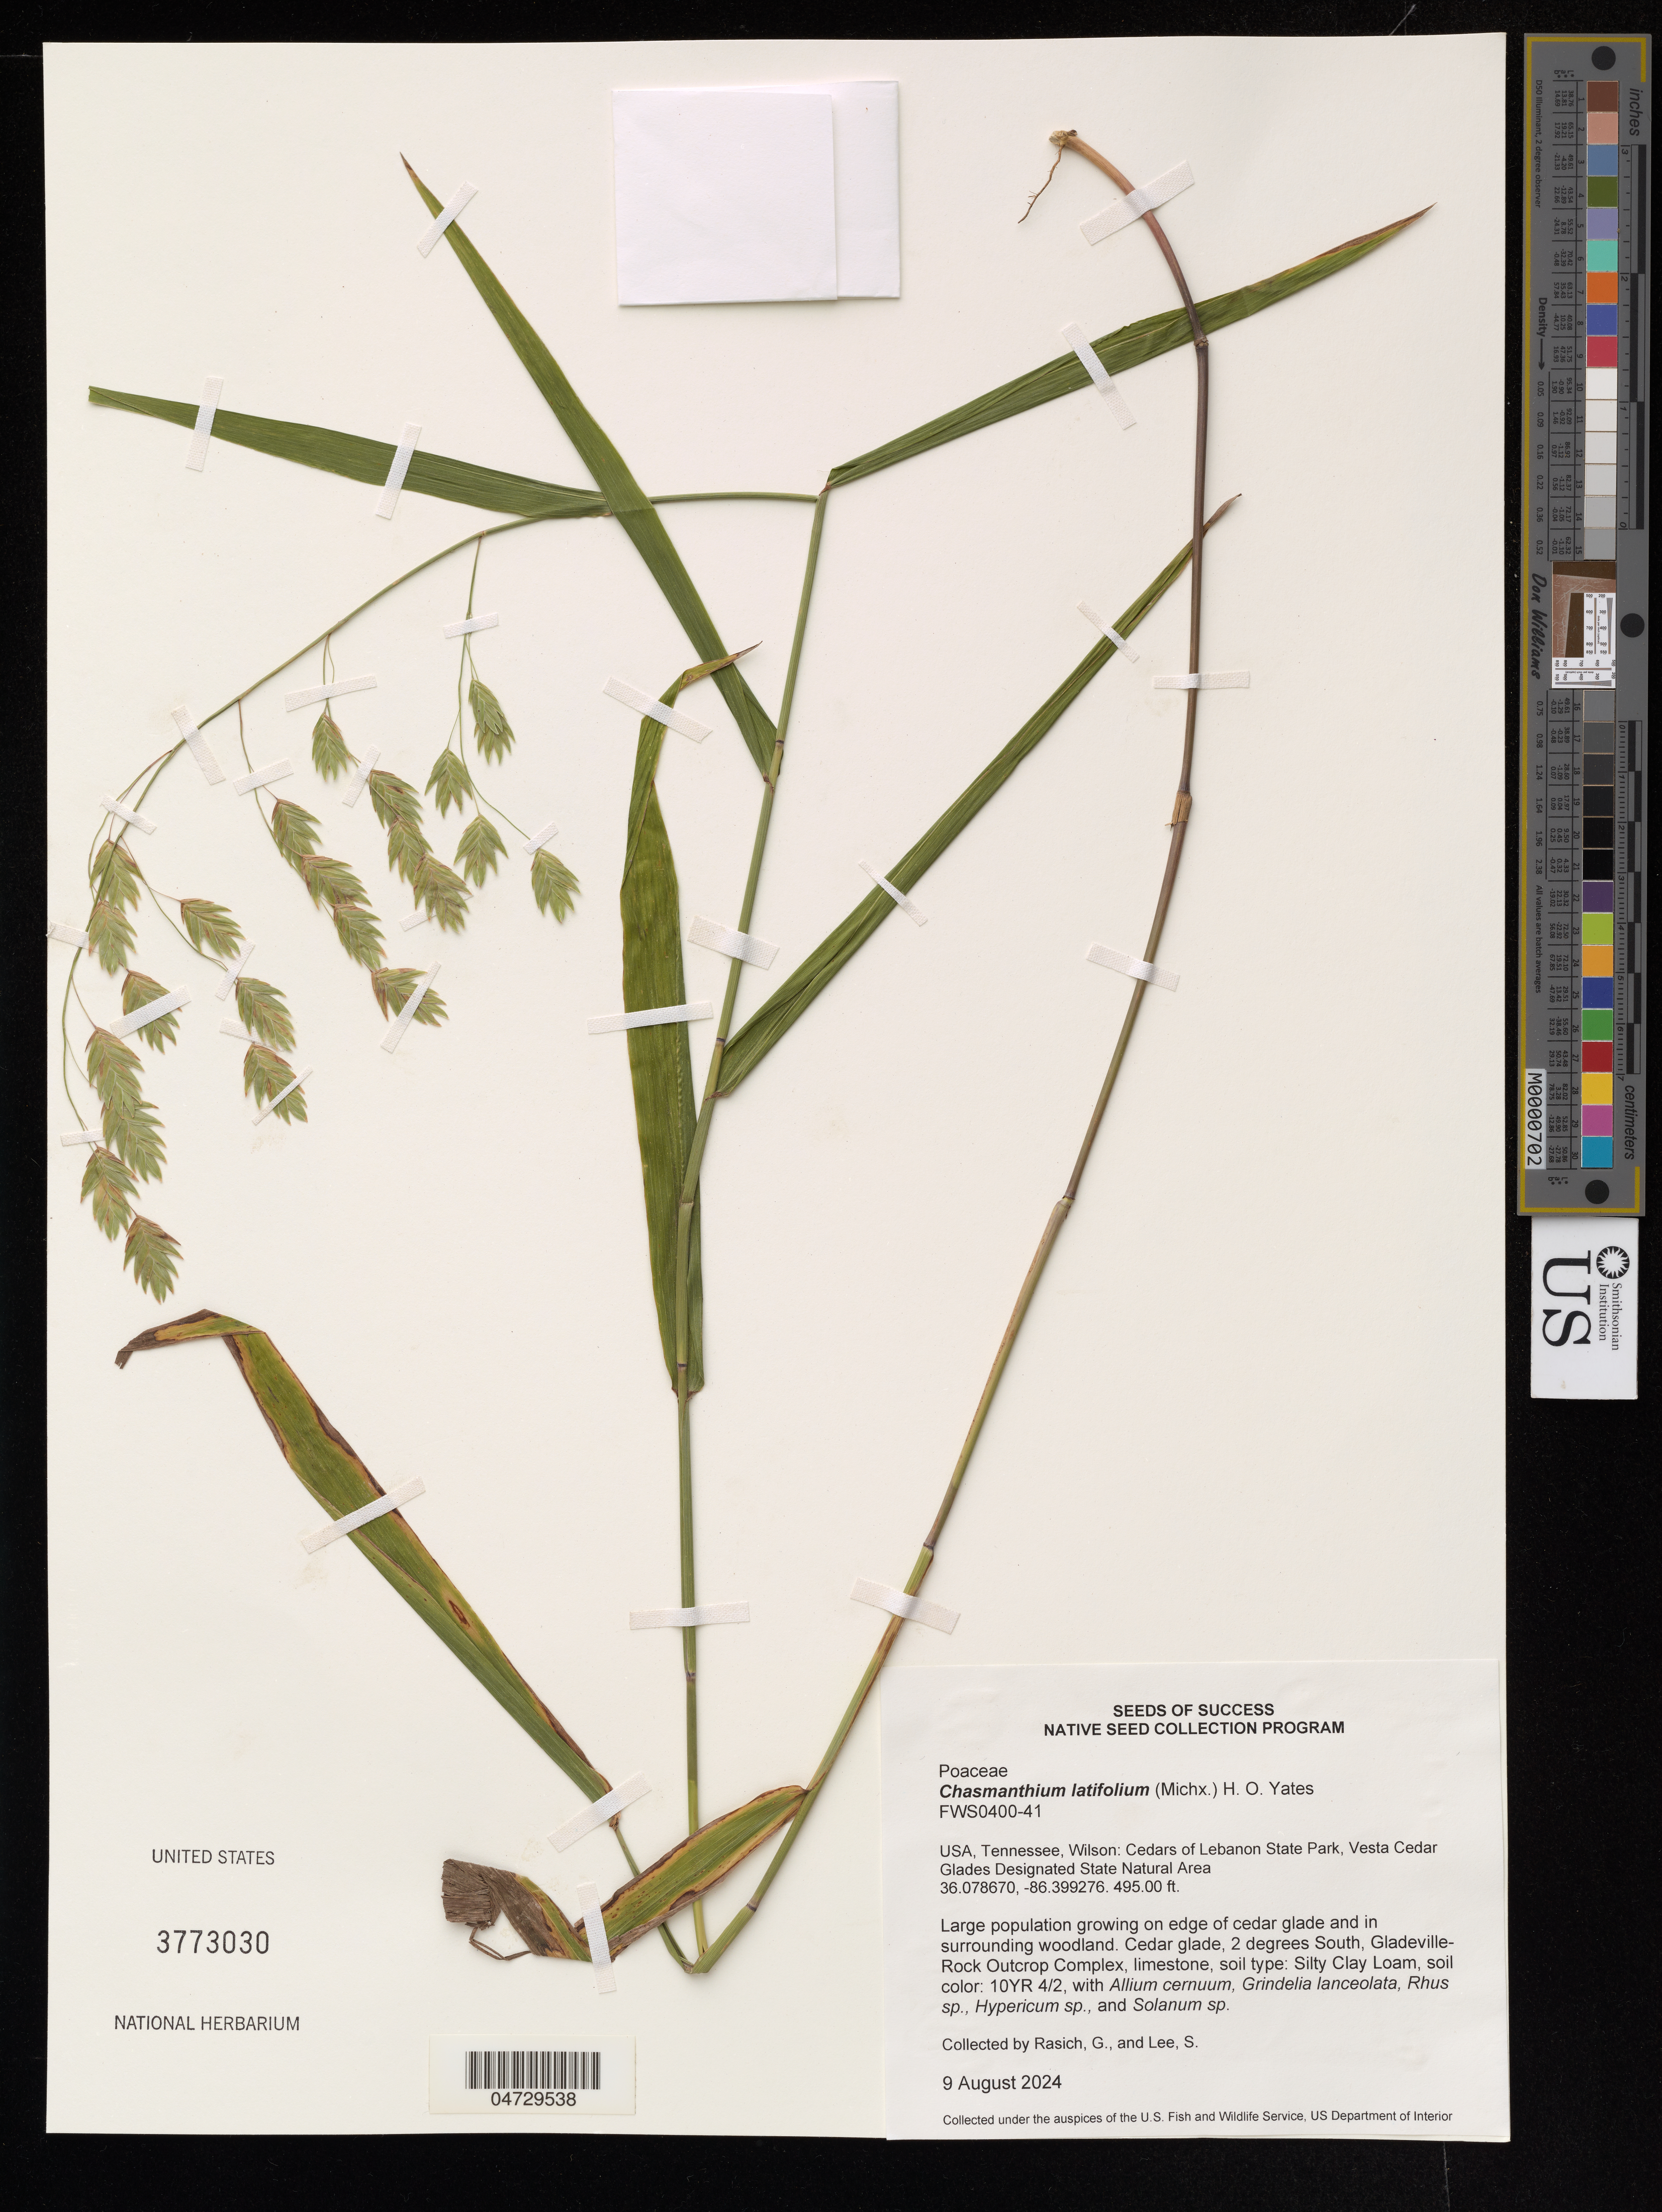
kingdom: Plantae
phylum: Tracheophyta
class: Liliopsida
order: Poales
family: Poaceae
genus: Chasmanthium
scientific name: Chasmanthium latifolium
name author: (Michx.) H.O. Yates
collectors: G. Rasich & S. Lee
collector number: FWS0400-41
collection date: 2024-08-09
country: United States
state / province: Tennessee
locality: Wilson: Cedars of Lebanon State Park, Vesta Cedar Glades Designated State Natural Area.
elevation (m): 151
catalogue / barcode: US 3773030